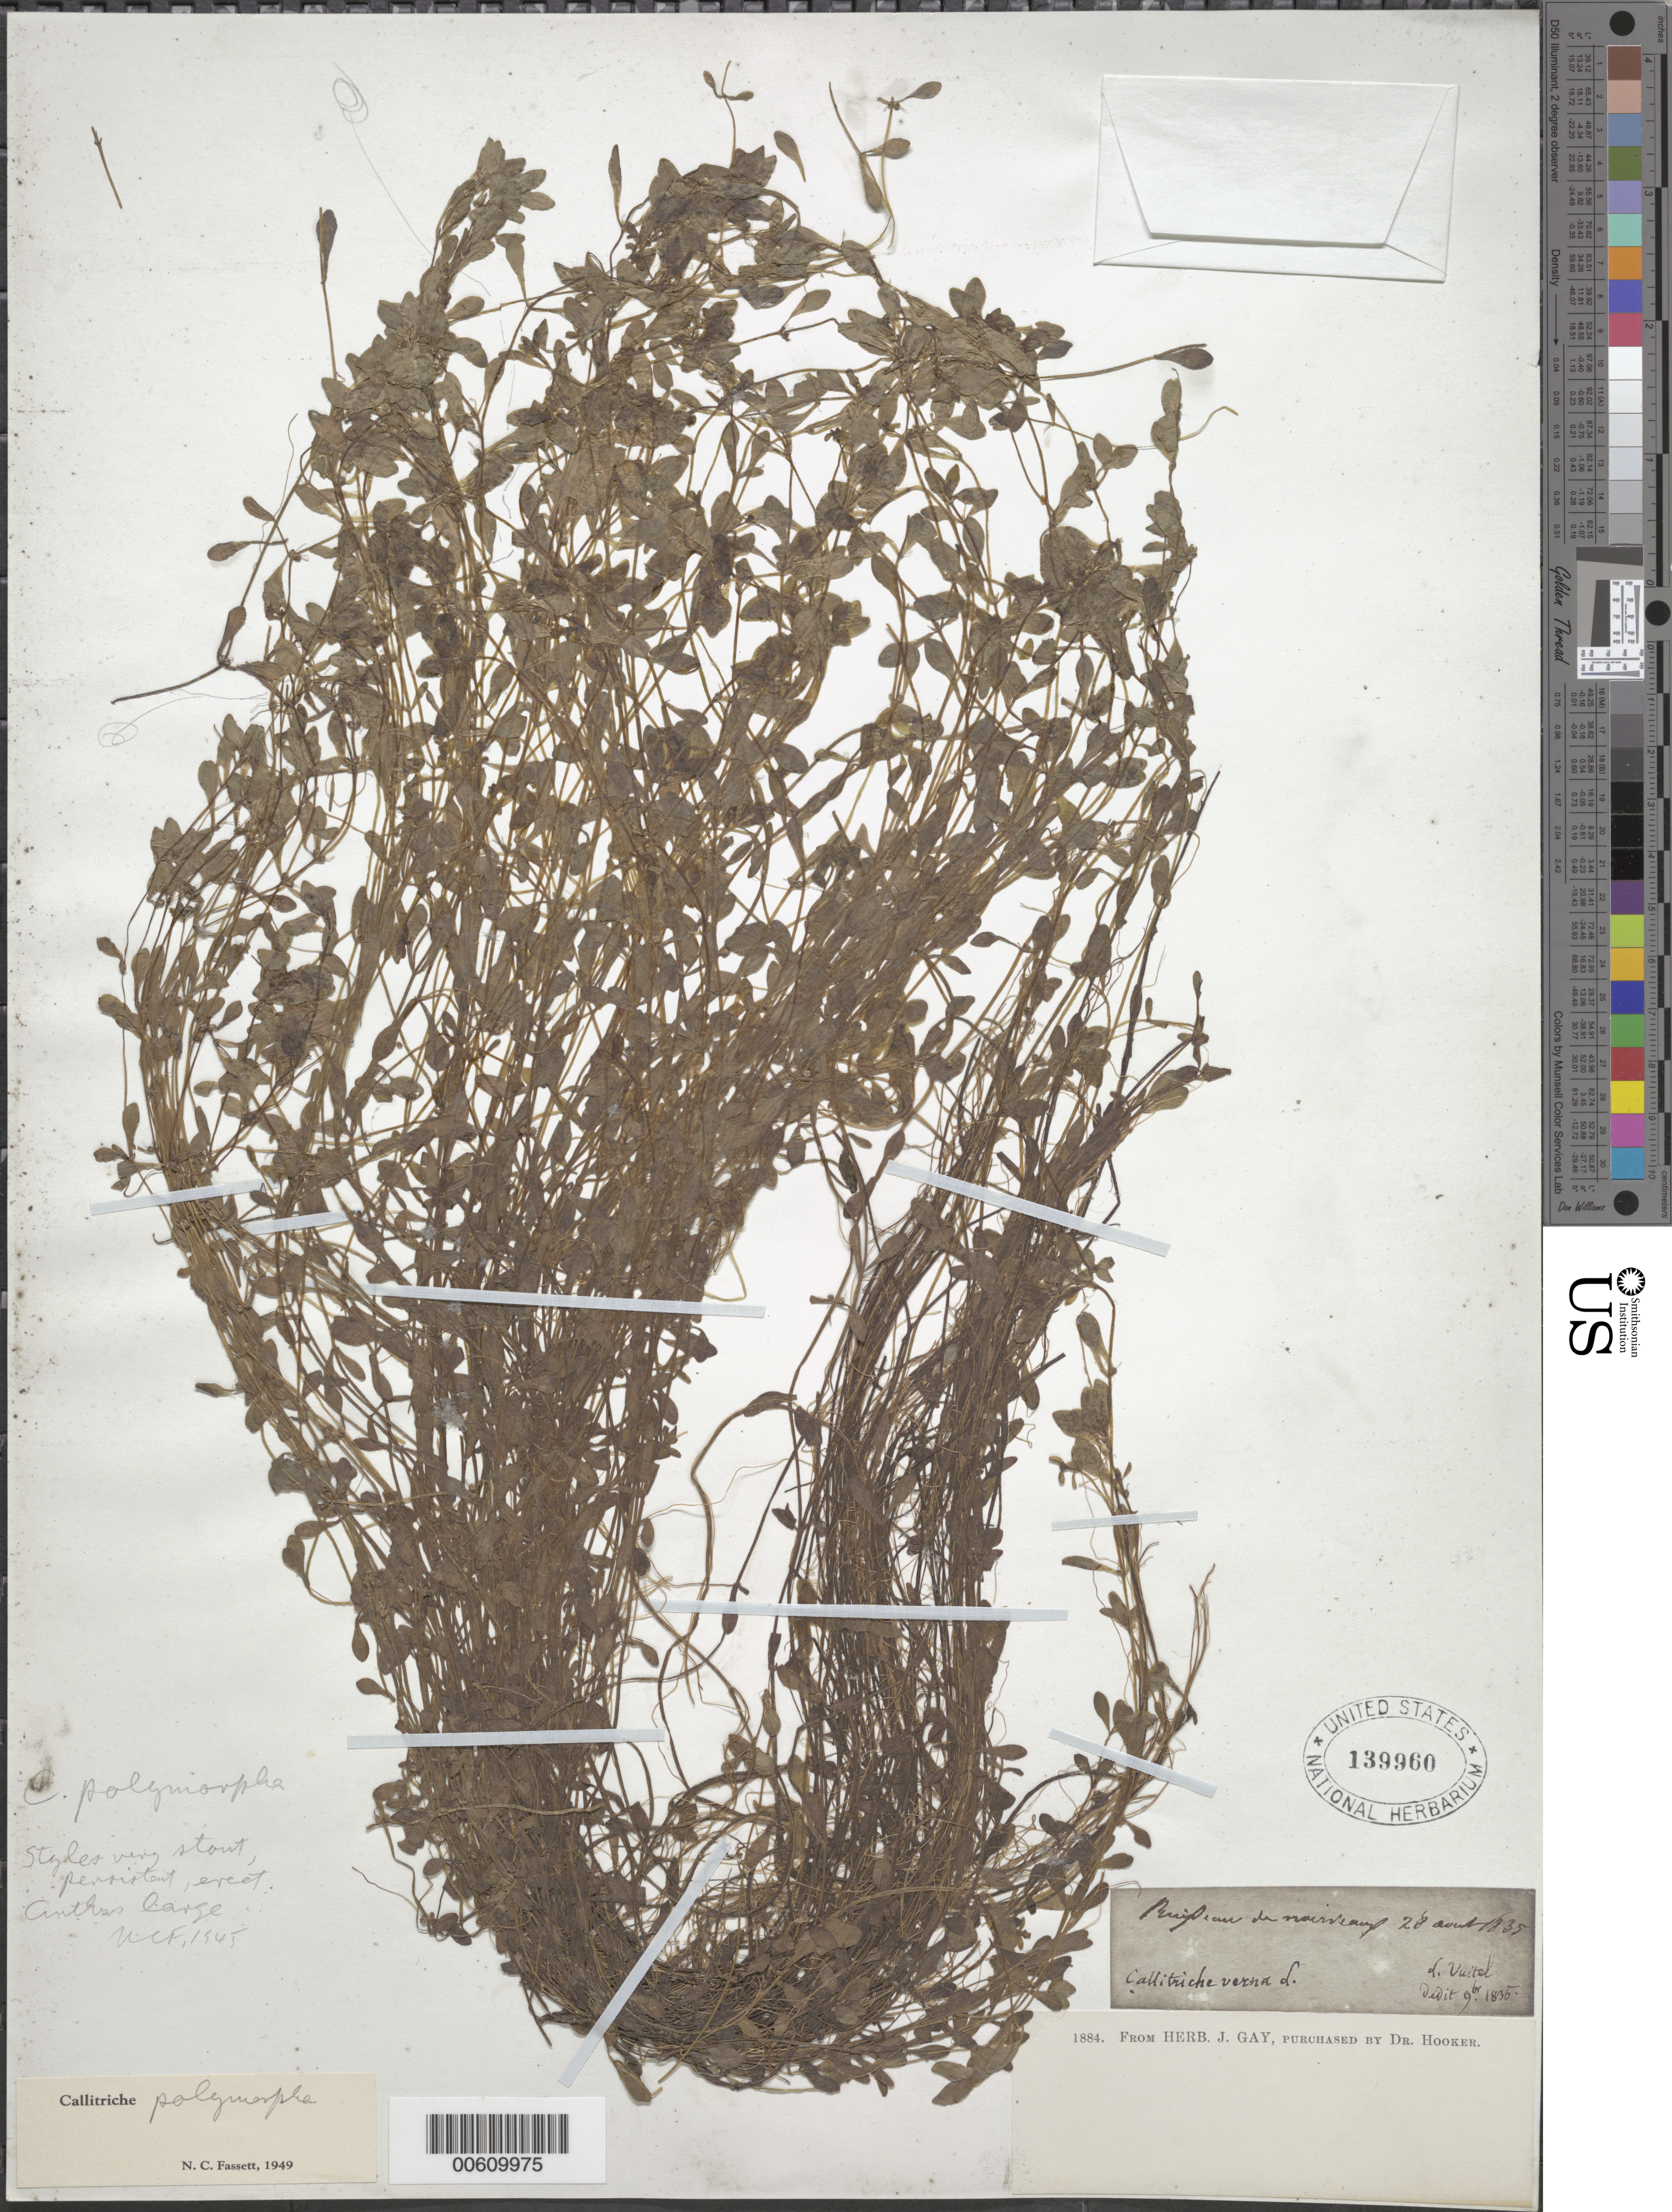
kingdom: Plantae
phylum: Tracheophyta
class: Magnoliopsida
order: Lamiales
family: Plantaginaceae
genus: Callitriche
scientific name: Callitriche polymorpha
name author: Lönnr.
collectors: L. Vuitel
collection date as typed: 28 Aug 1835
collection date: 1835-08-28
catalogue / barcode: US 139960